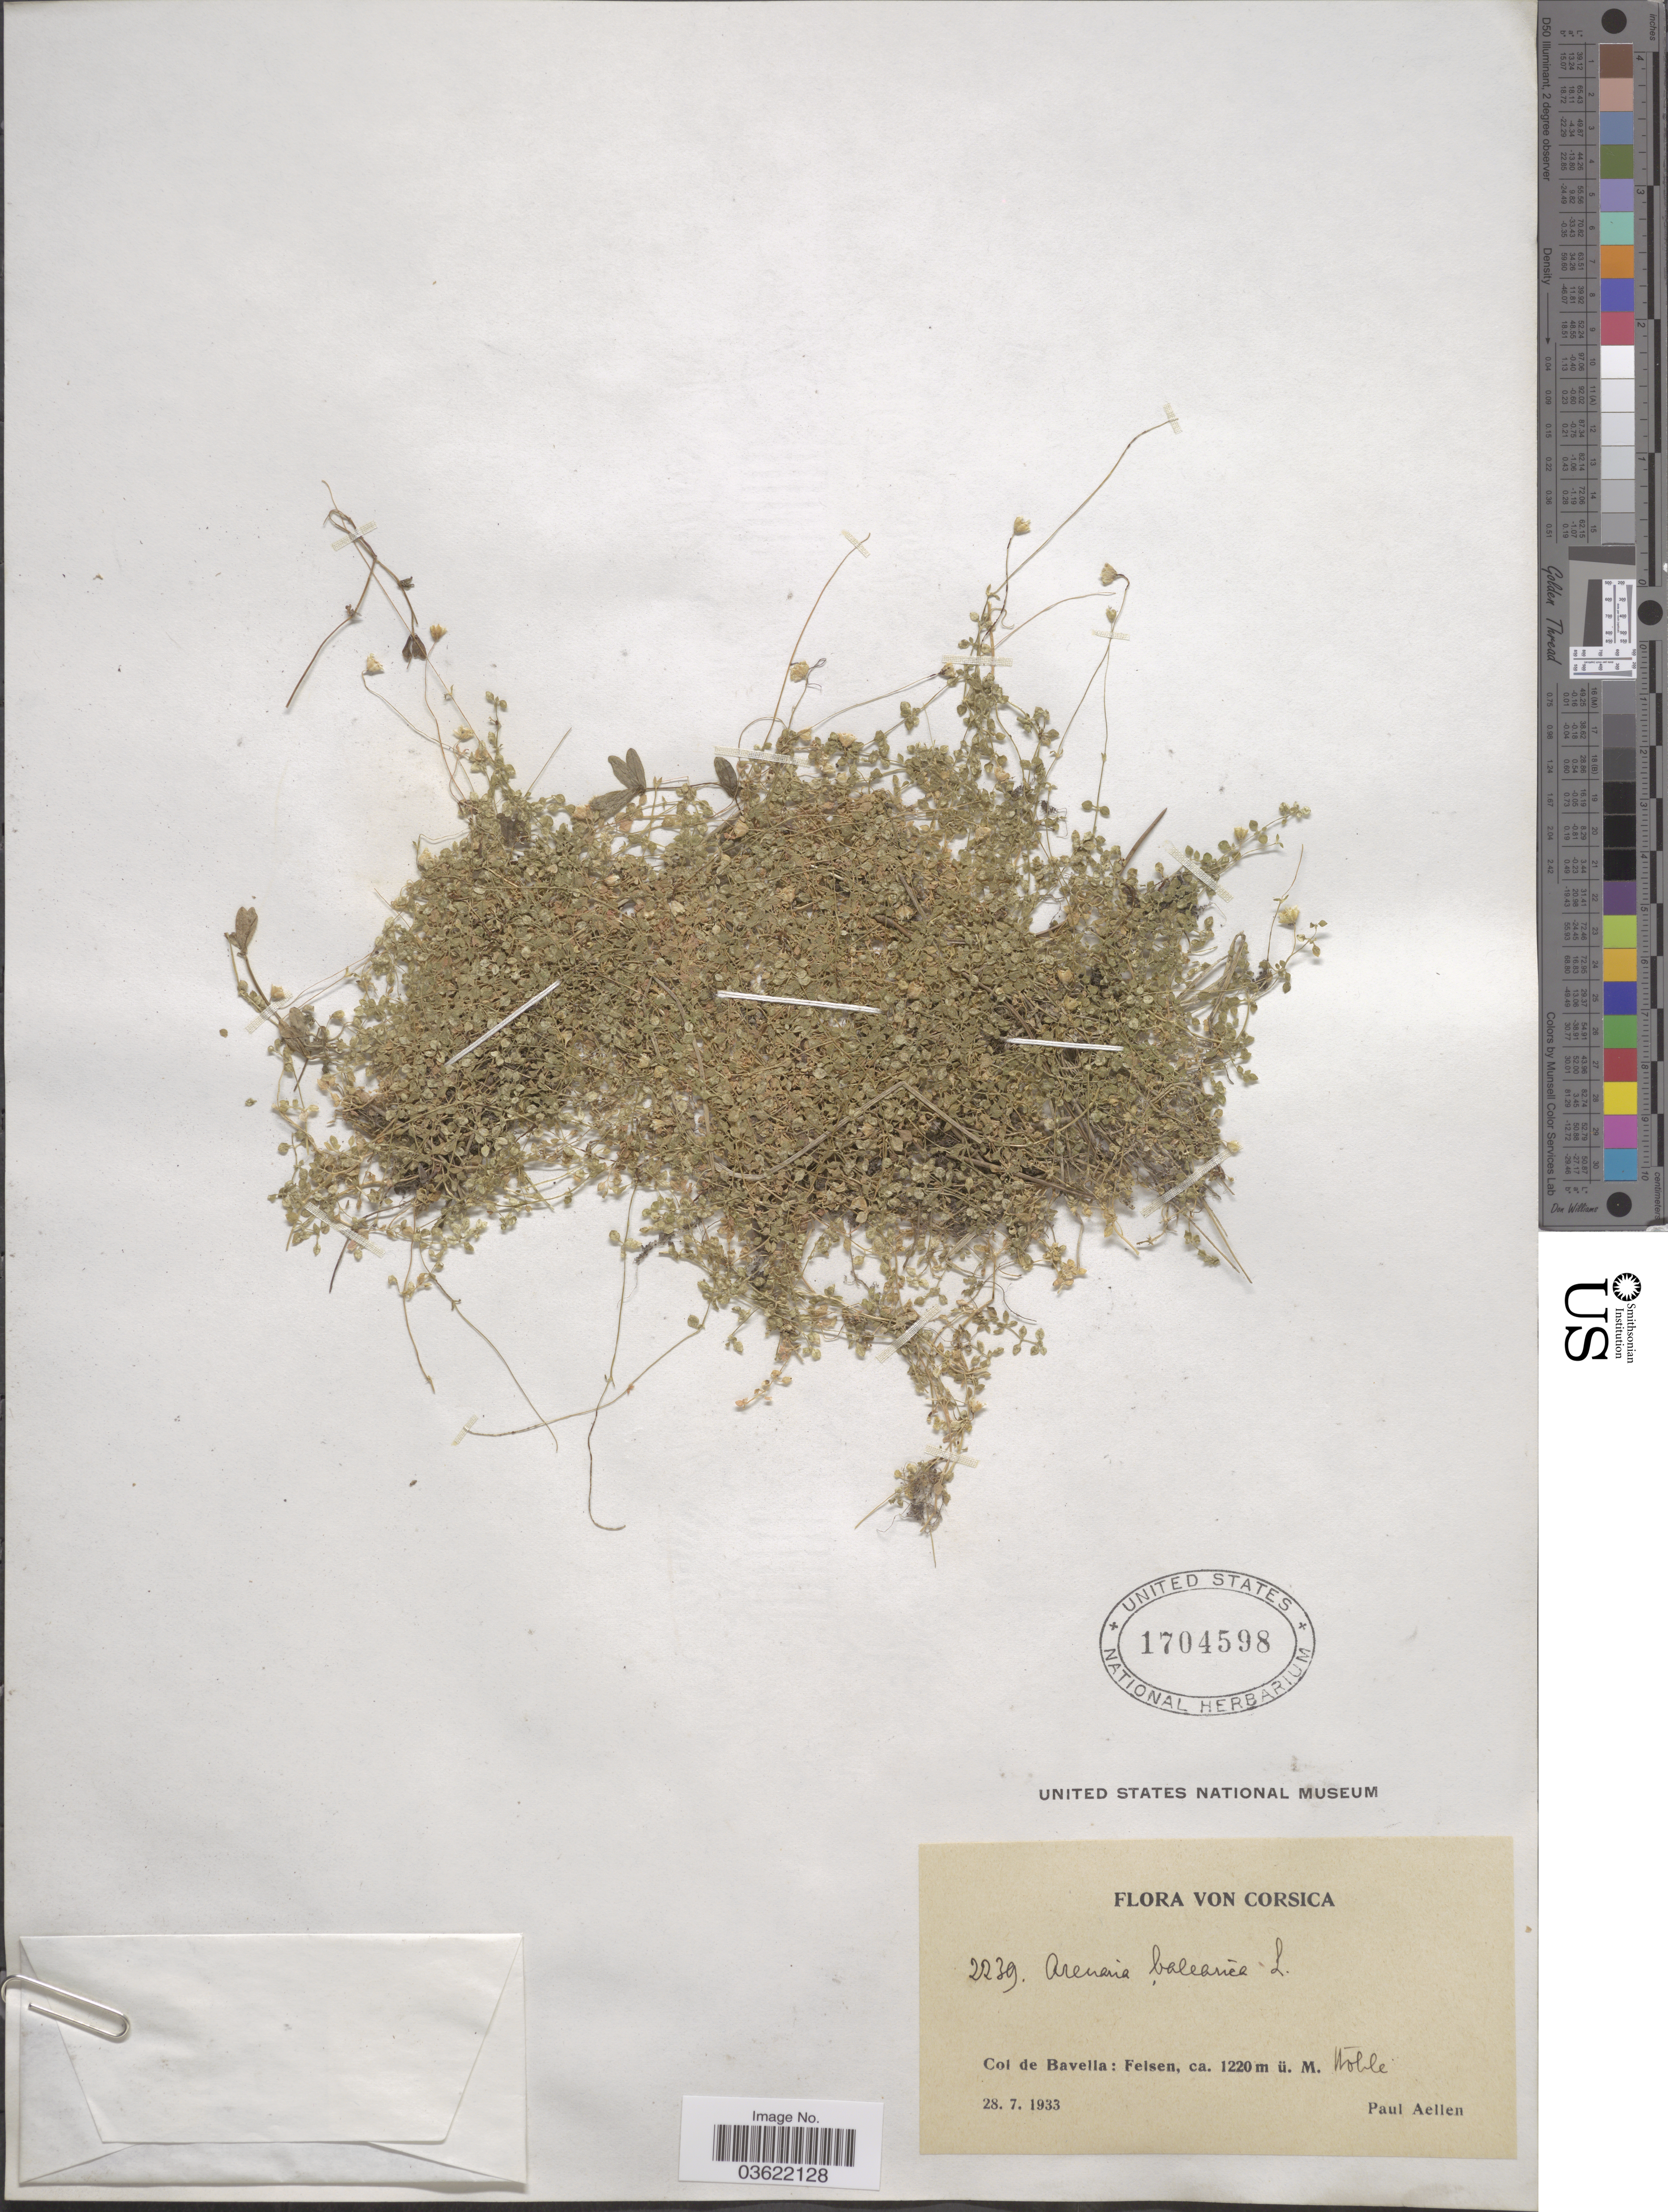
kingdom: Plantae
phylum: Tracheophyta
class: Magnoliopsida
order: Caryophyllales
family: Caryophyllaceae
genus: Arenaria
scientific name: Arenaria balearica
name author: L.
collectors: P. Aellen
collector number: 2239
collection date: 1933-07-28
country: France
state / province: Corsica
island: Corse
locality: Col de Bavella: Felsen.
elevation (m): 1220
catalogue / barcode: US 1704598